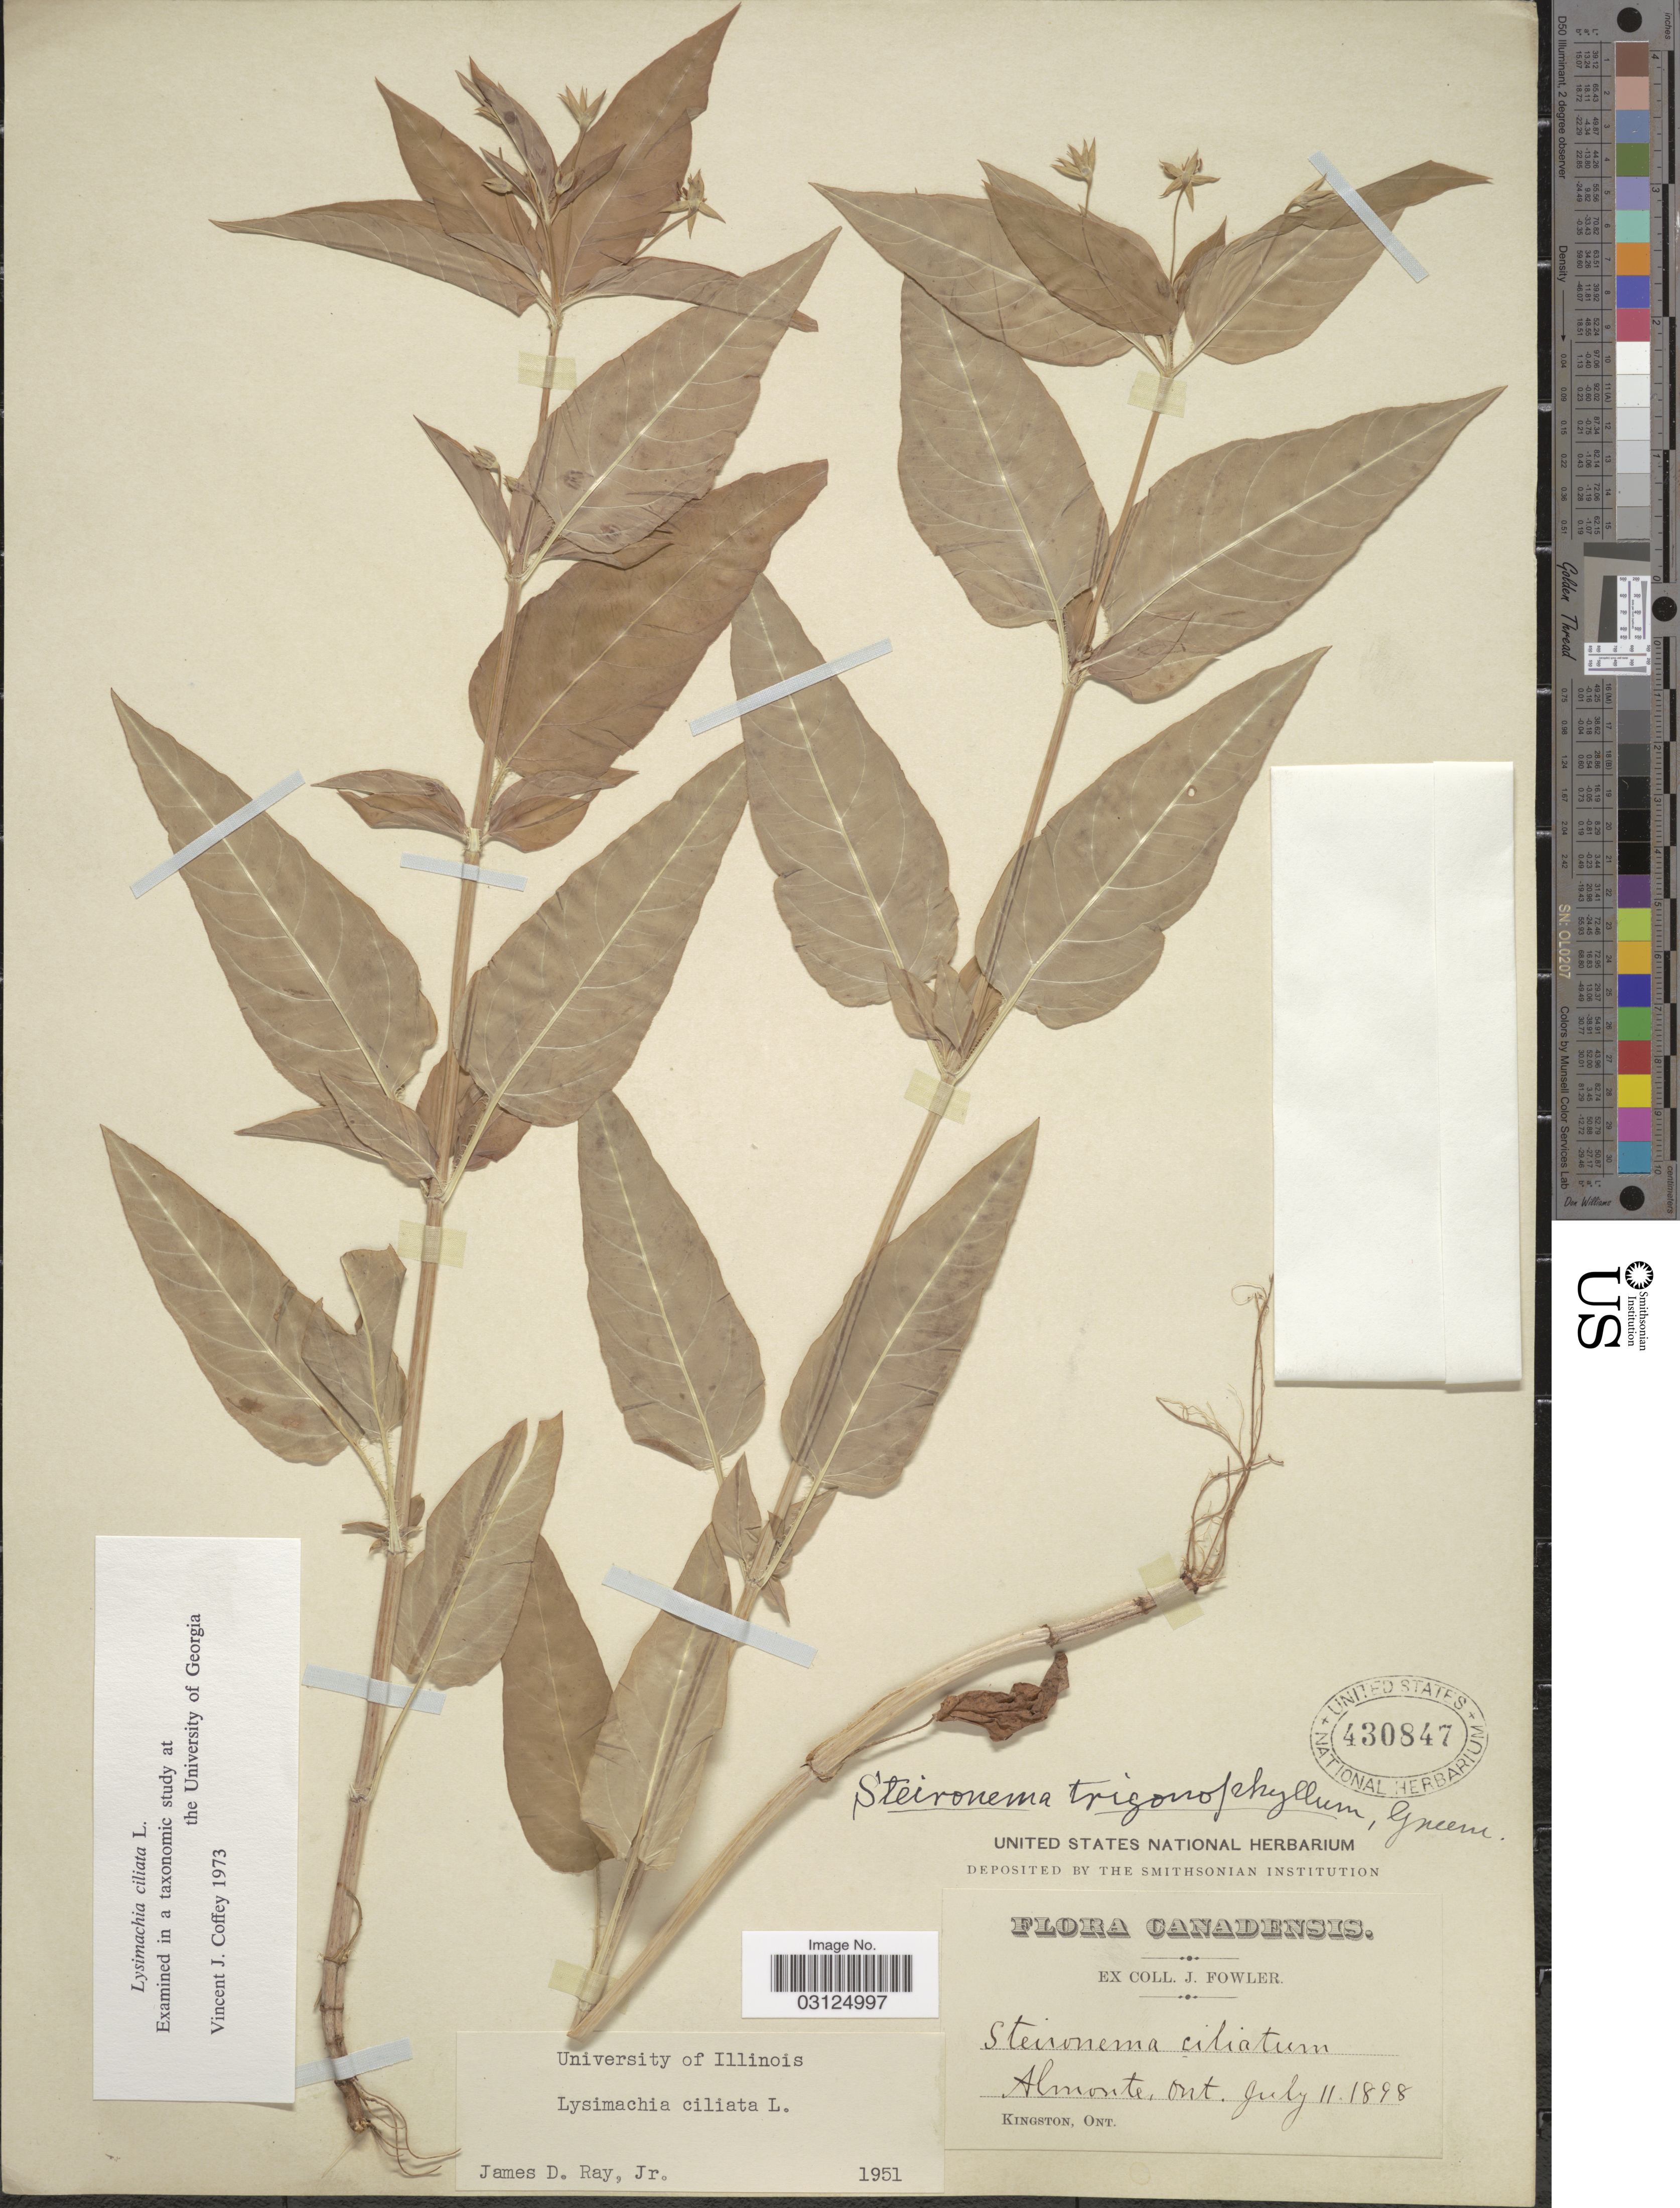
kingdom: Plantae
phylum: Tracheophyta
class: Magnoliopsida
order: Ericales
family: Primulaceae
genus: Lysimachia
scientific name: Lysimachia ciliata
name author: L.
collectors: J. Fowler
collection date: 1898-07-11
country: Canada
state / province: Ontario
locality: Almonte.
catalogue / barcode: US 430847